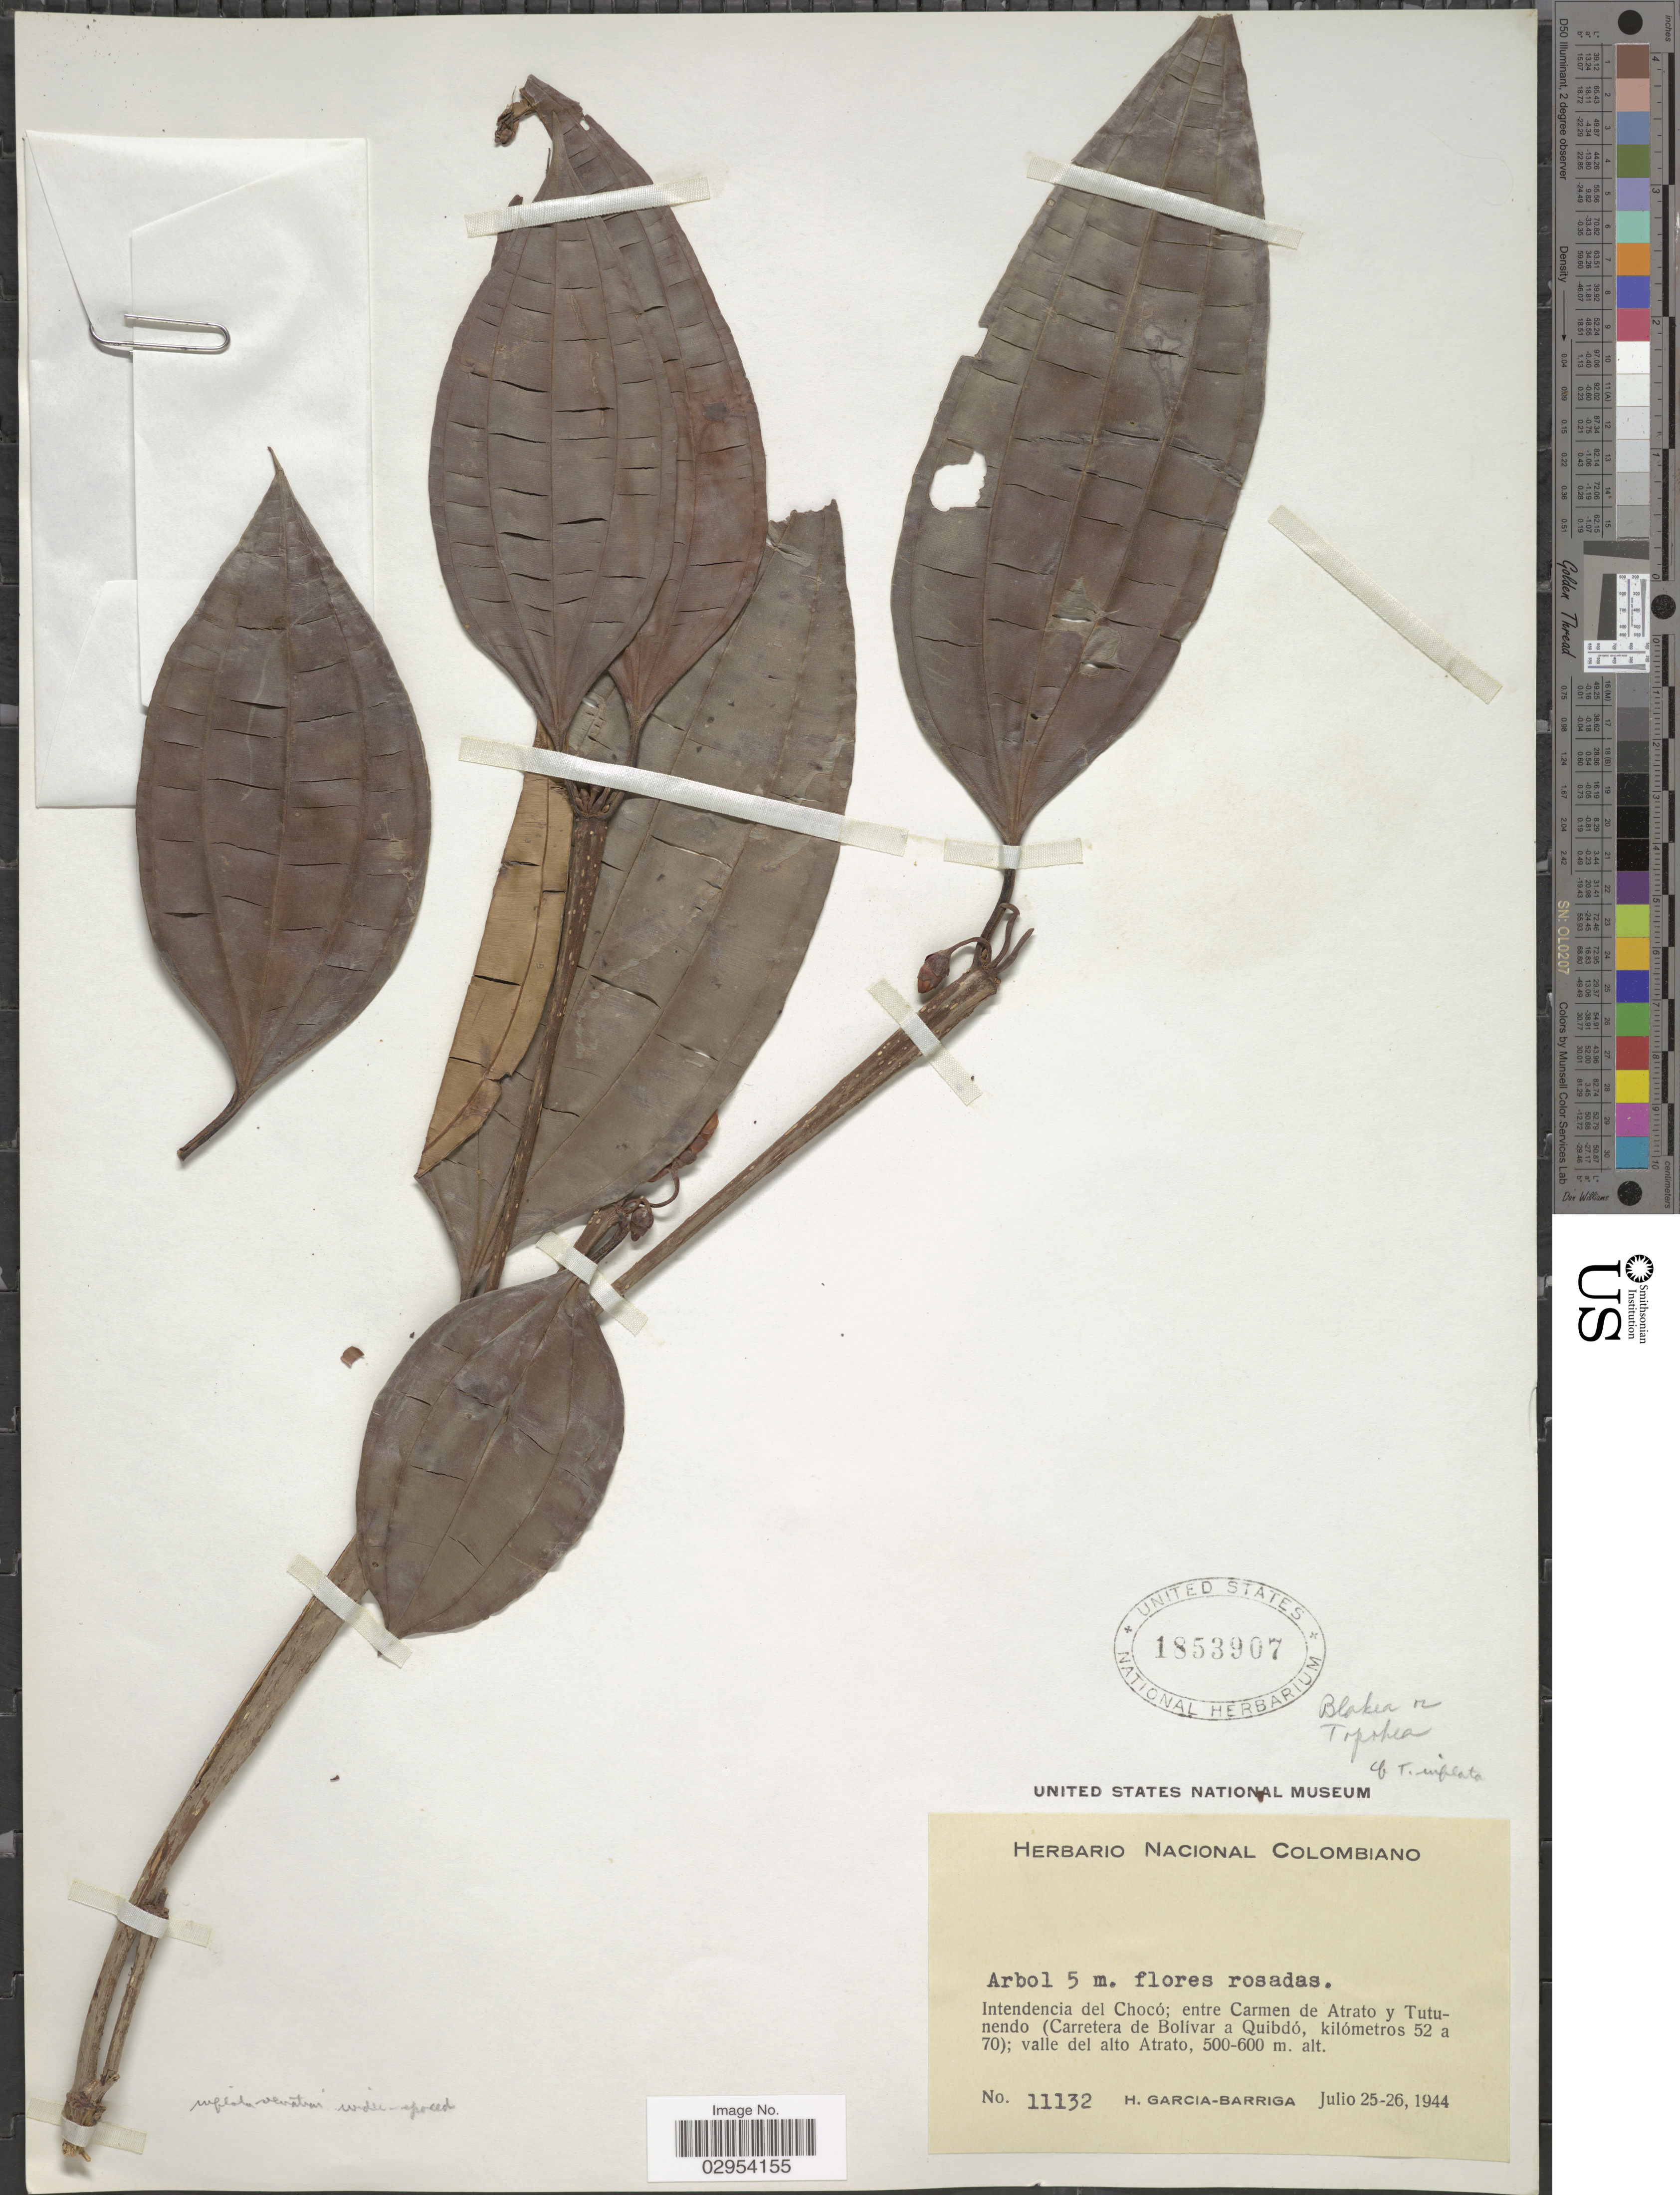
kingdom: Plantae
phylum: Tracheophyta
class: Magnoliopsida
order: Myrtales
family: Melastomataceae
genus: Topobea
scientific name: Topobea gracilis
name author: Triana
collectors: H. García Barriga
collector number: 11132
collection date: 1944-07-25/1944-07-26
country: Colombia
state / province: Chocó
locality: Intendencia del Chocó; entre Carmen de Atrato y Tutunendo (Carretera de Bolivar a Quibdó, kilómetros 52 a 70); valle del alto Atrato.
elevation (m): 500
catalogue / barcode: US 1853907